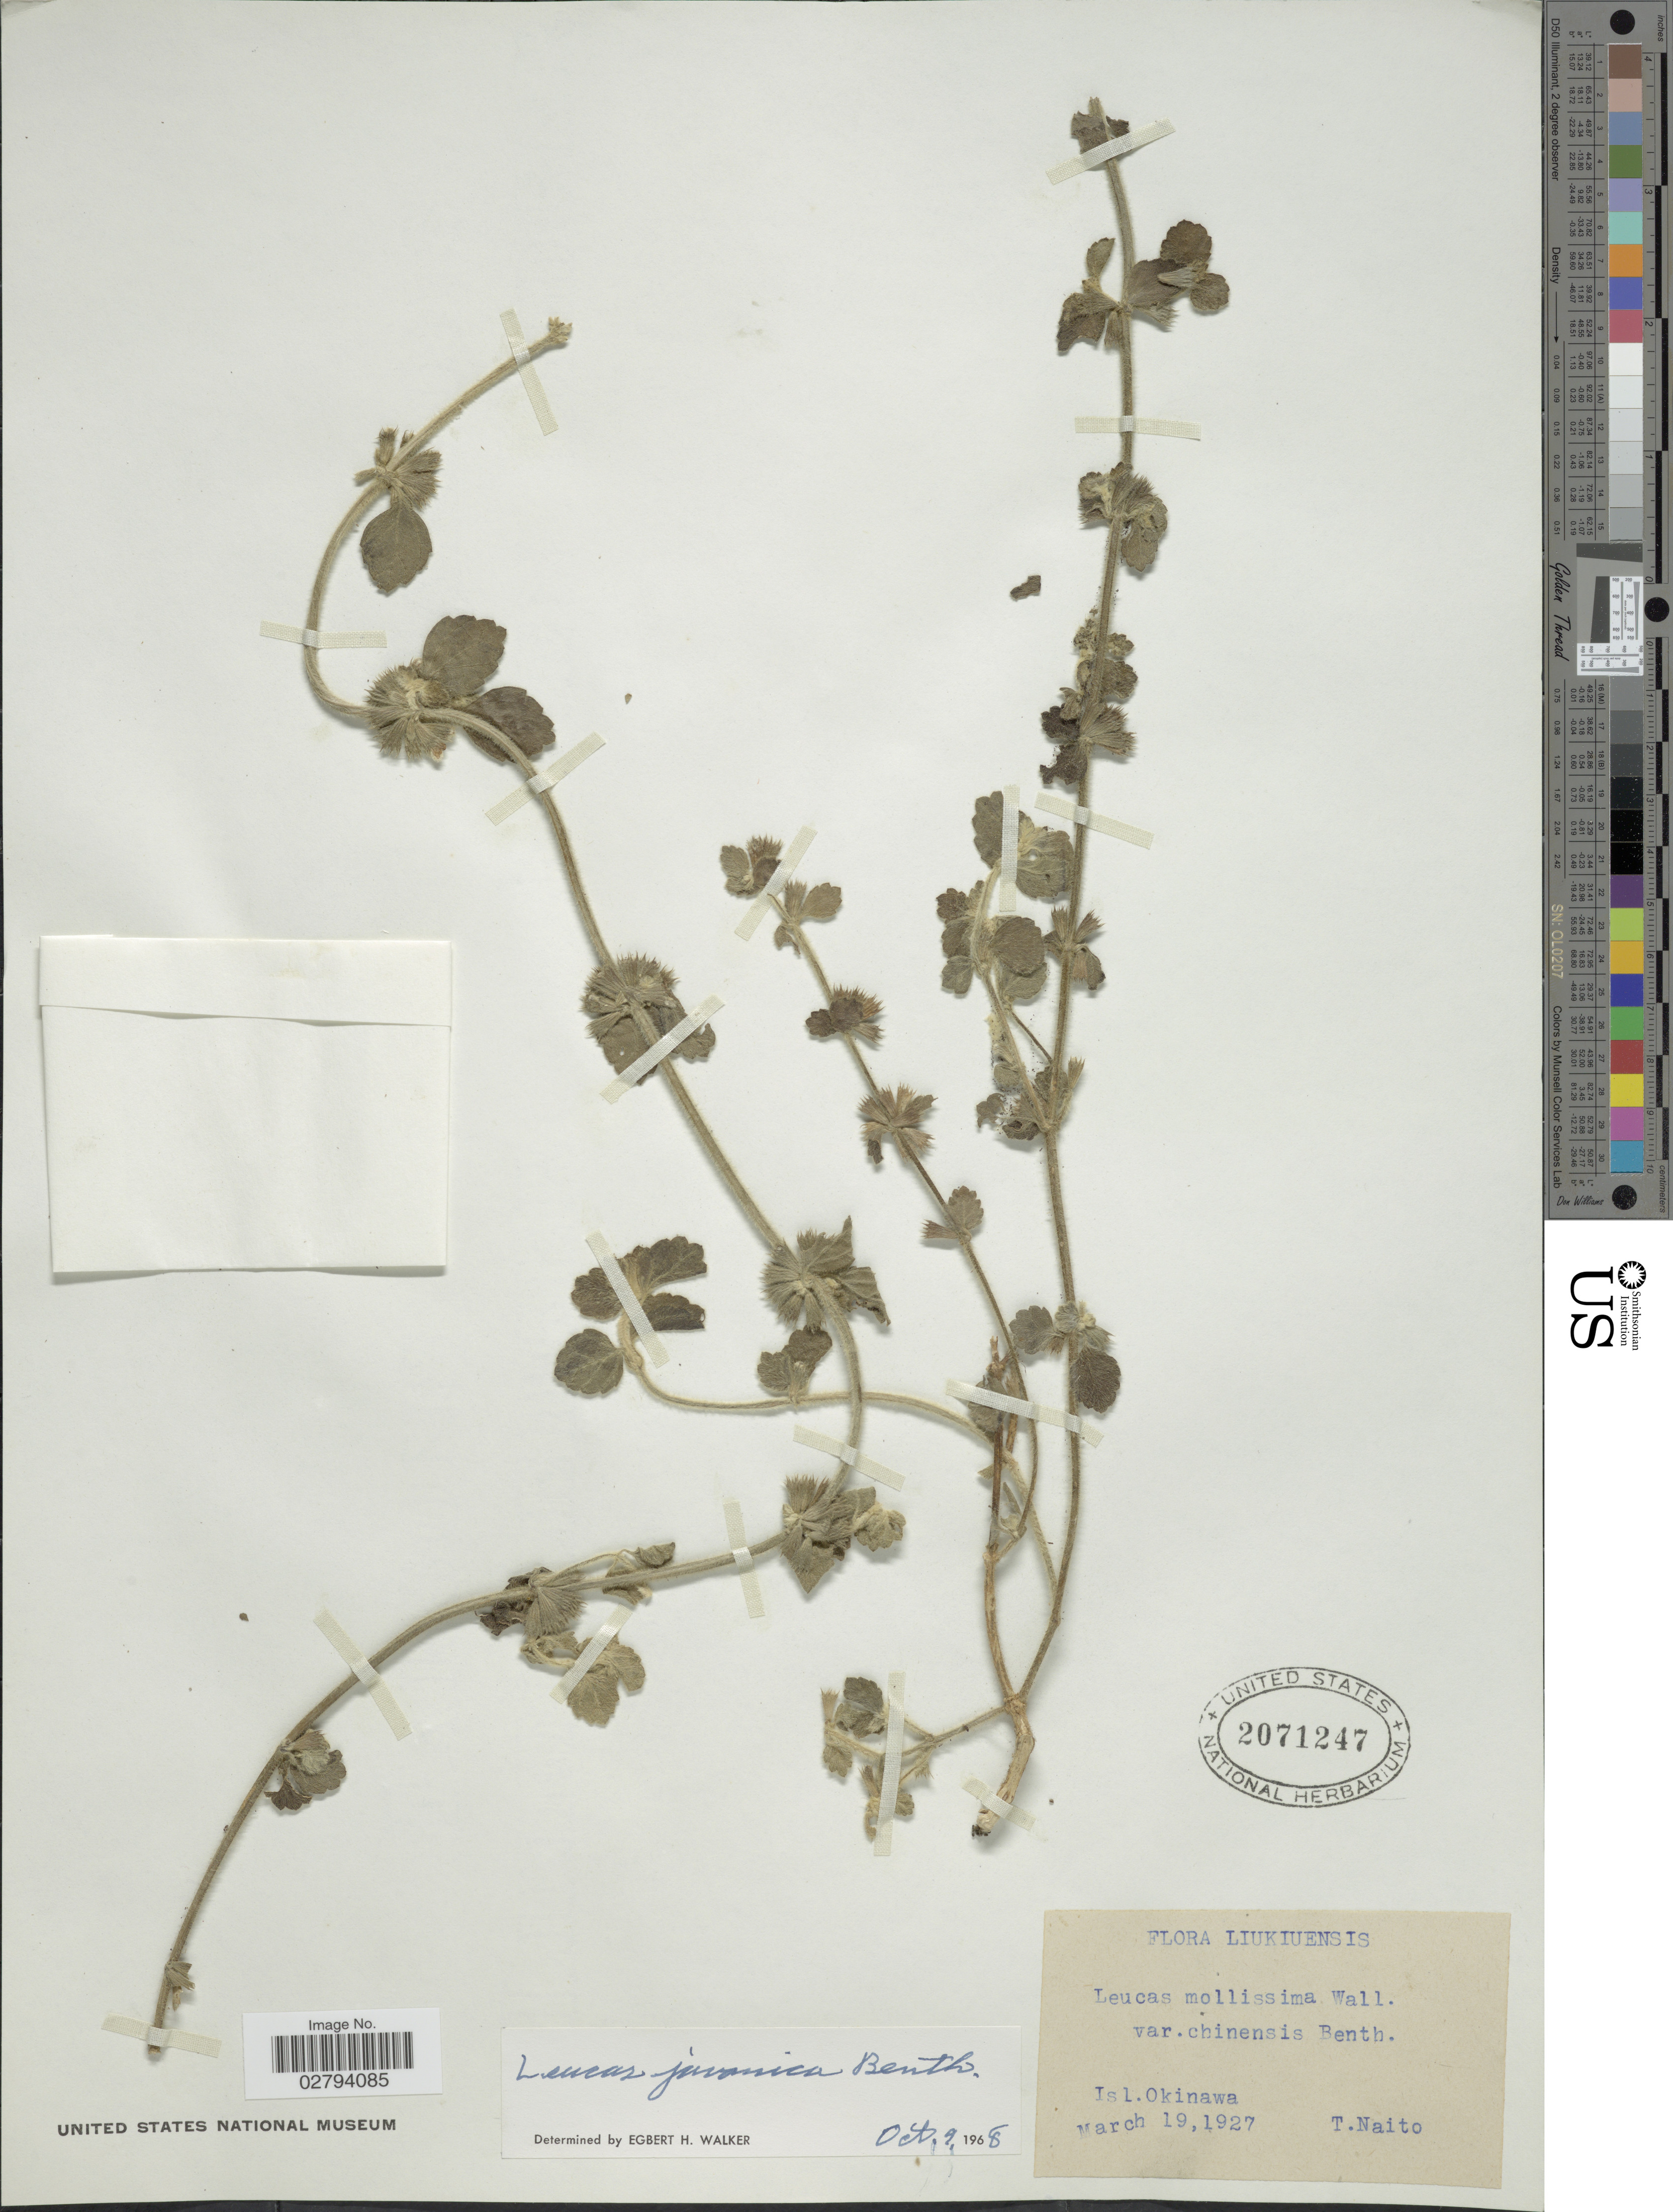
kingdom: Plantae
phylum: Tracheophyta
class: Magnoliopsida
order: Lamiales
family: Lamiaceae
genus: Leucas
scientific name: Leucas javanica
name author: Benth.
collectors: T. Naito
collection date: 1927-03-19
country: Japan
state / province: Okinawa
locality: Isl. Okinawa, Liukiuensis.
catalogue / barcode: US 2071247